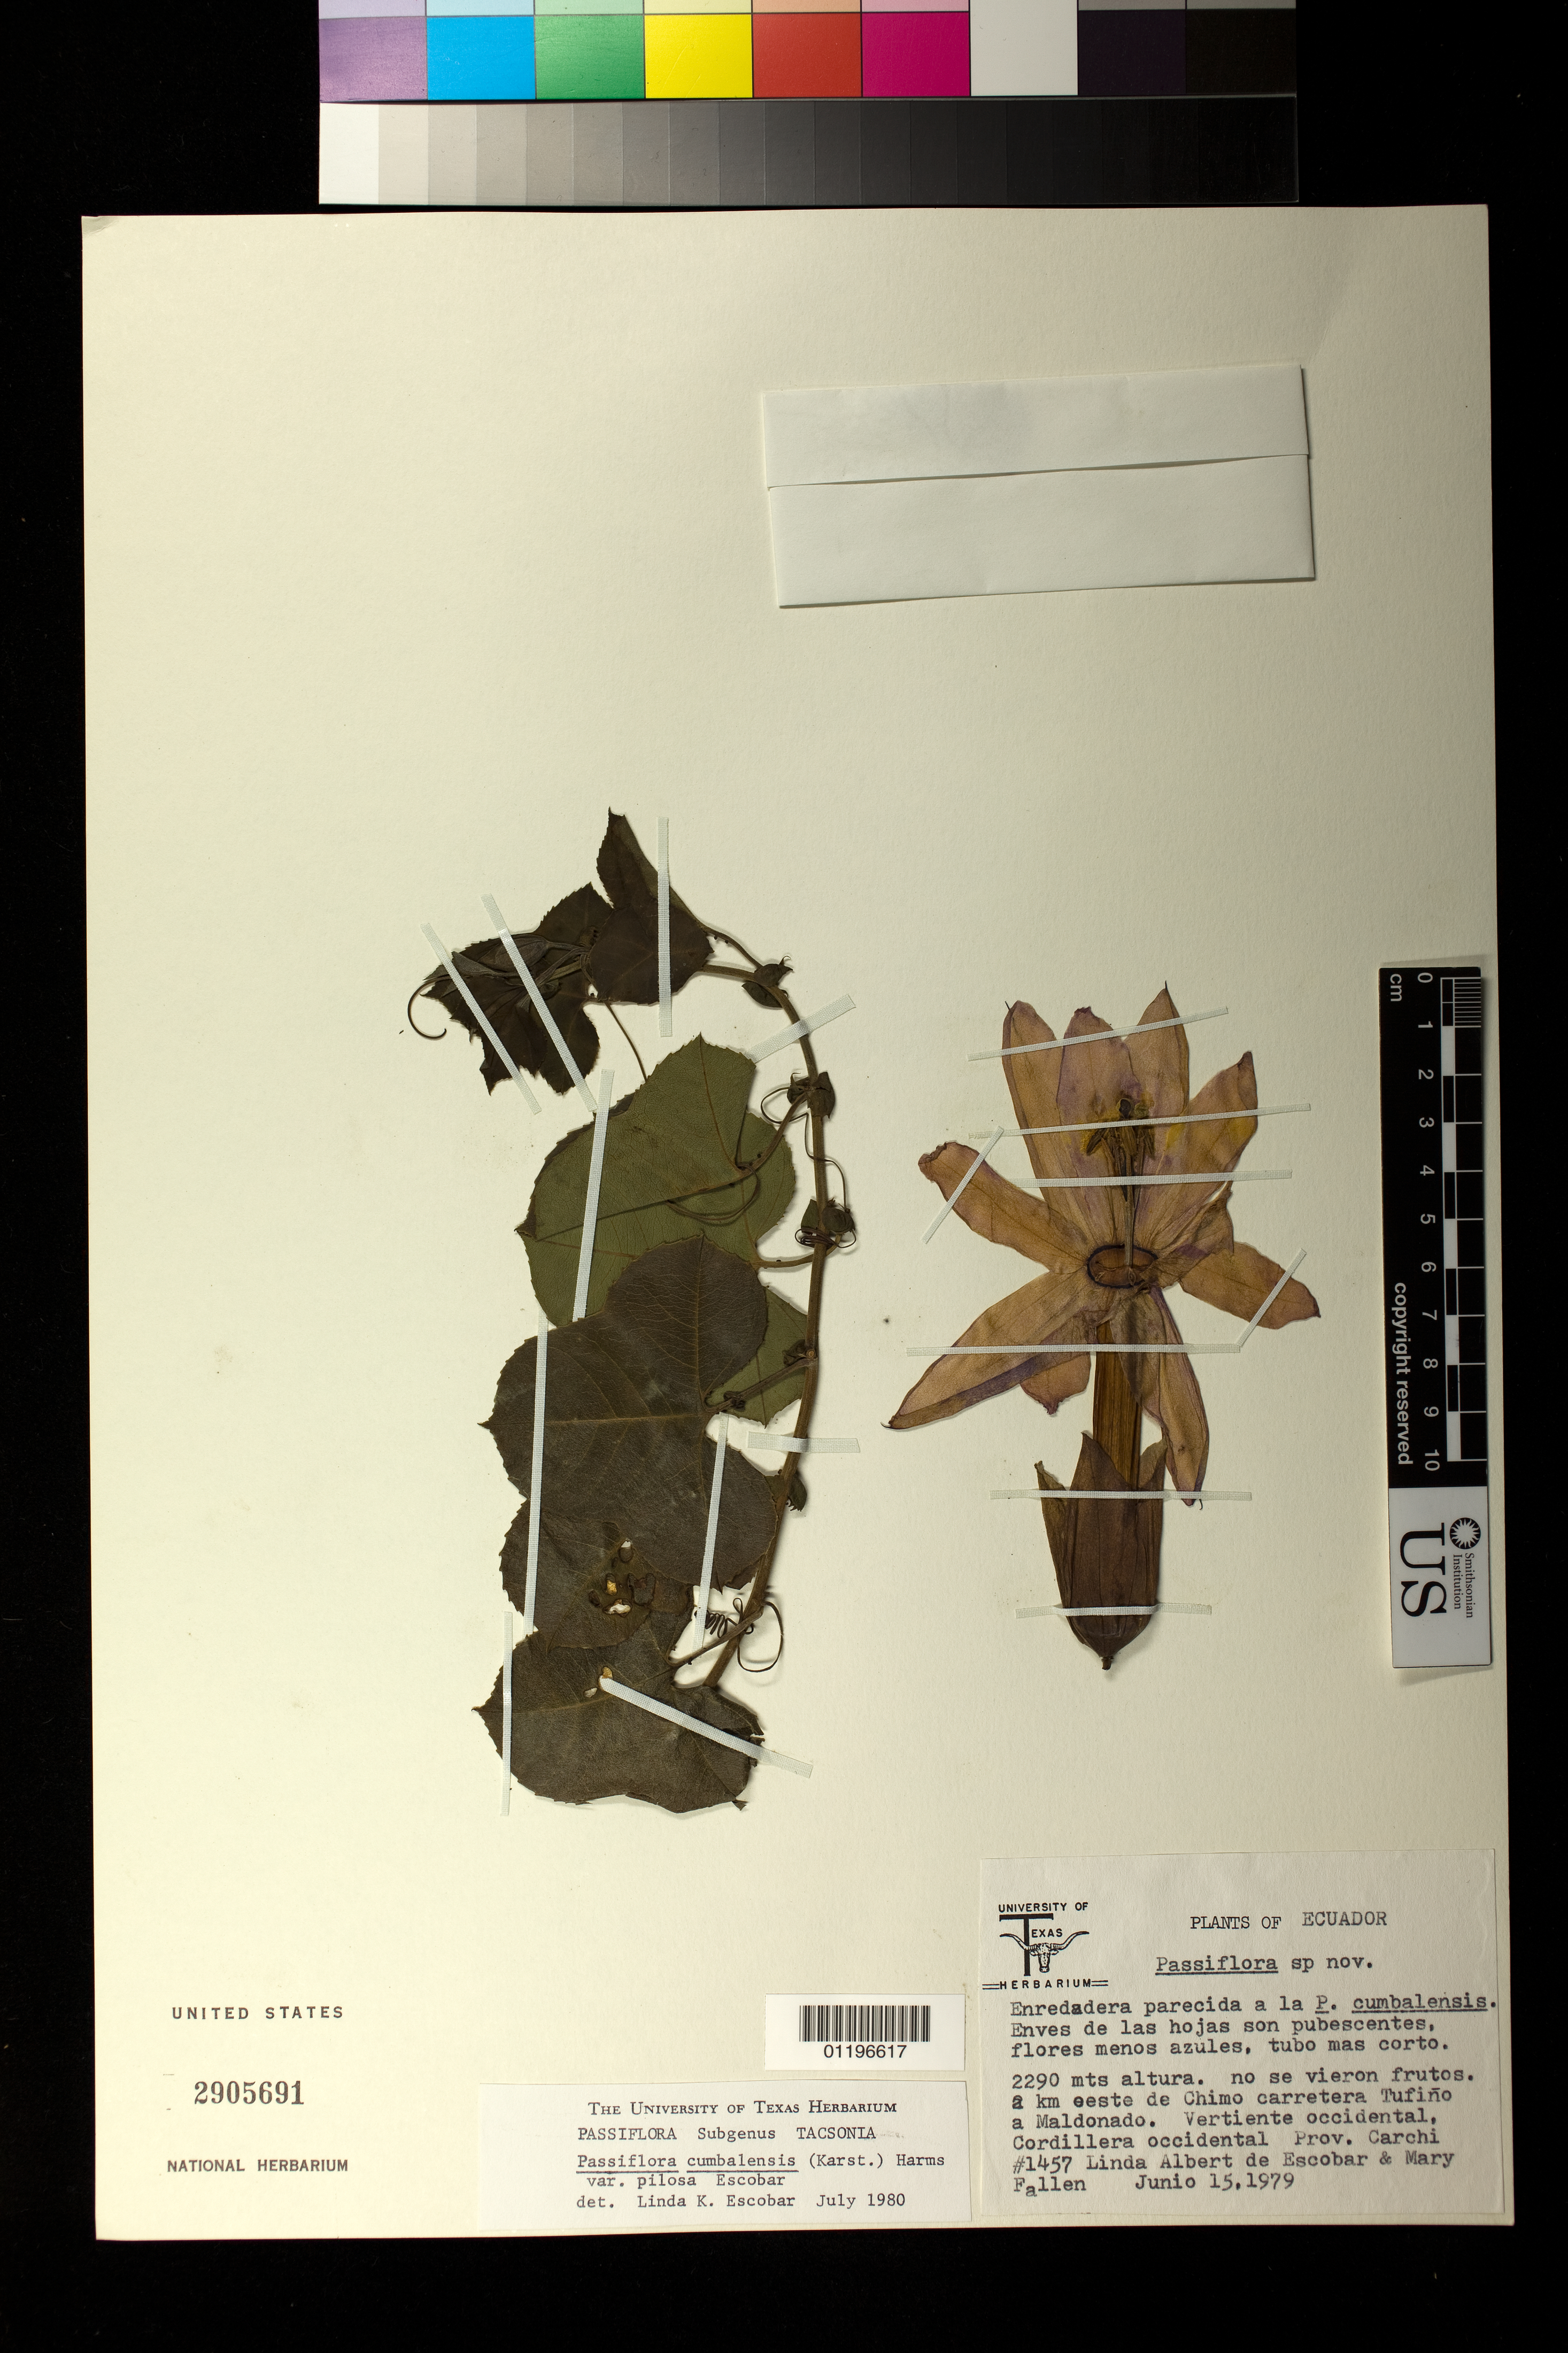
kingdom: Plantae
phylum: Tracheophyta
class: Magnoliopsida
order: Malpighiales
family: Passifloraceae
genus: Passiflora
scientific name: Passiflora cumbalensis var. pilosa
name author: L.K. Escobar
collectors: L. K. de Escobar & M. Fallen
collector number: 1457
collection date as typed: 15 Jun 1979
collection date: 1979-06-15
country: Ecuador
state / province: Carchi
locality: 2km oeste of Chimo carretera Tufino a Maldonado. Vertiente occidental, Cordillera occidental, Prov. Carchi.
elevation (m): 2290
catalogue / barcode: US 2905691